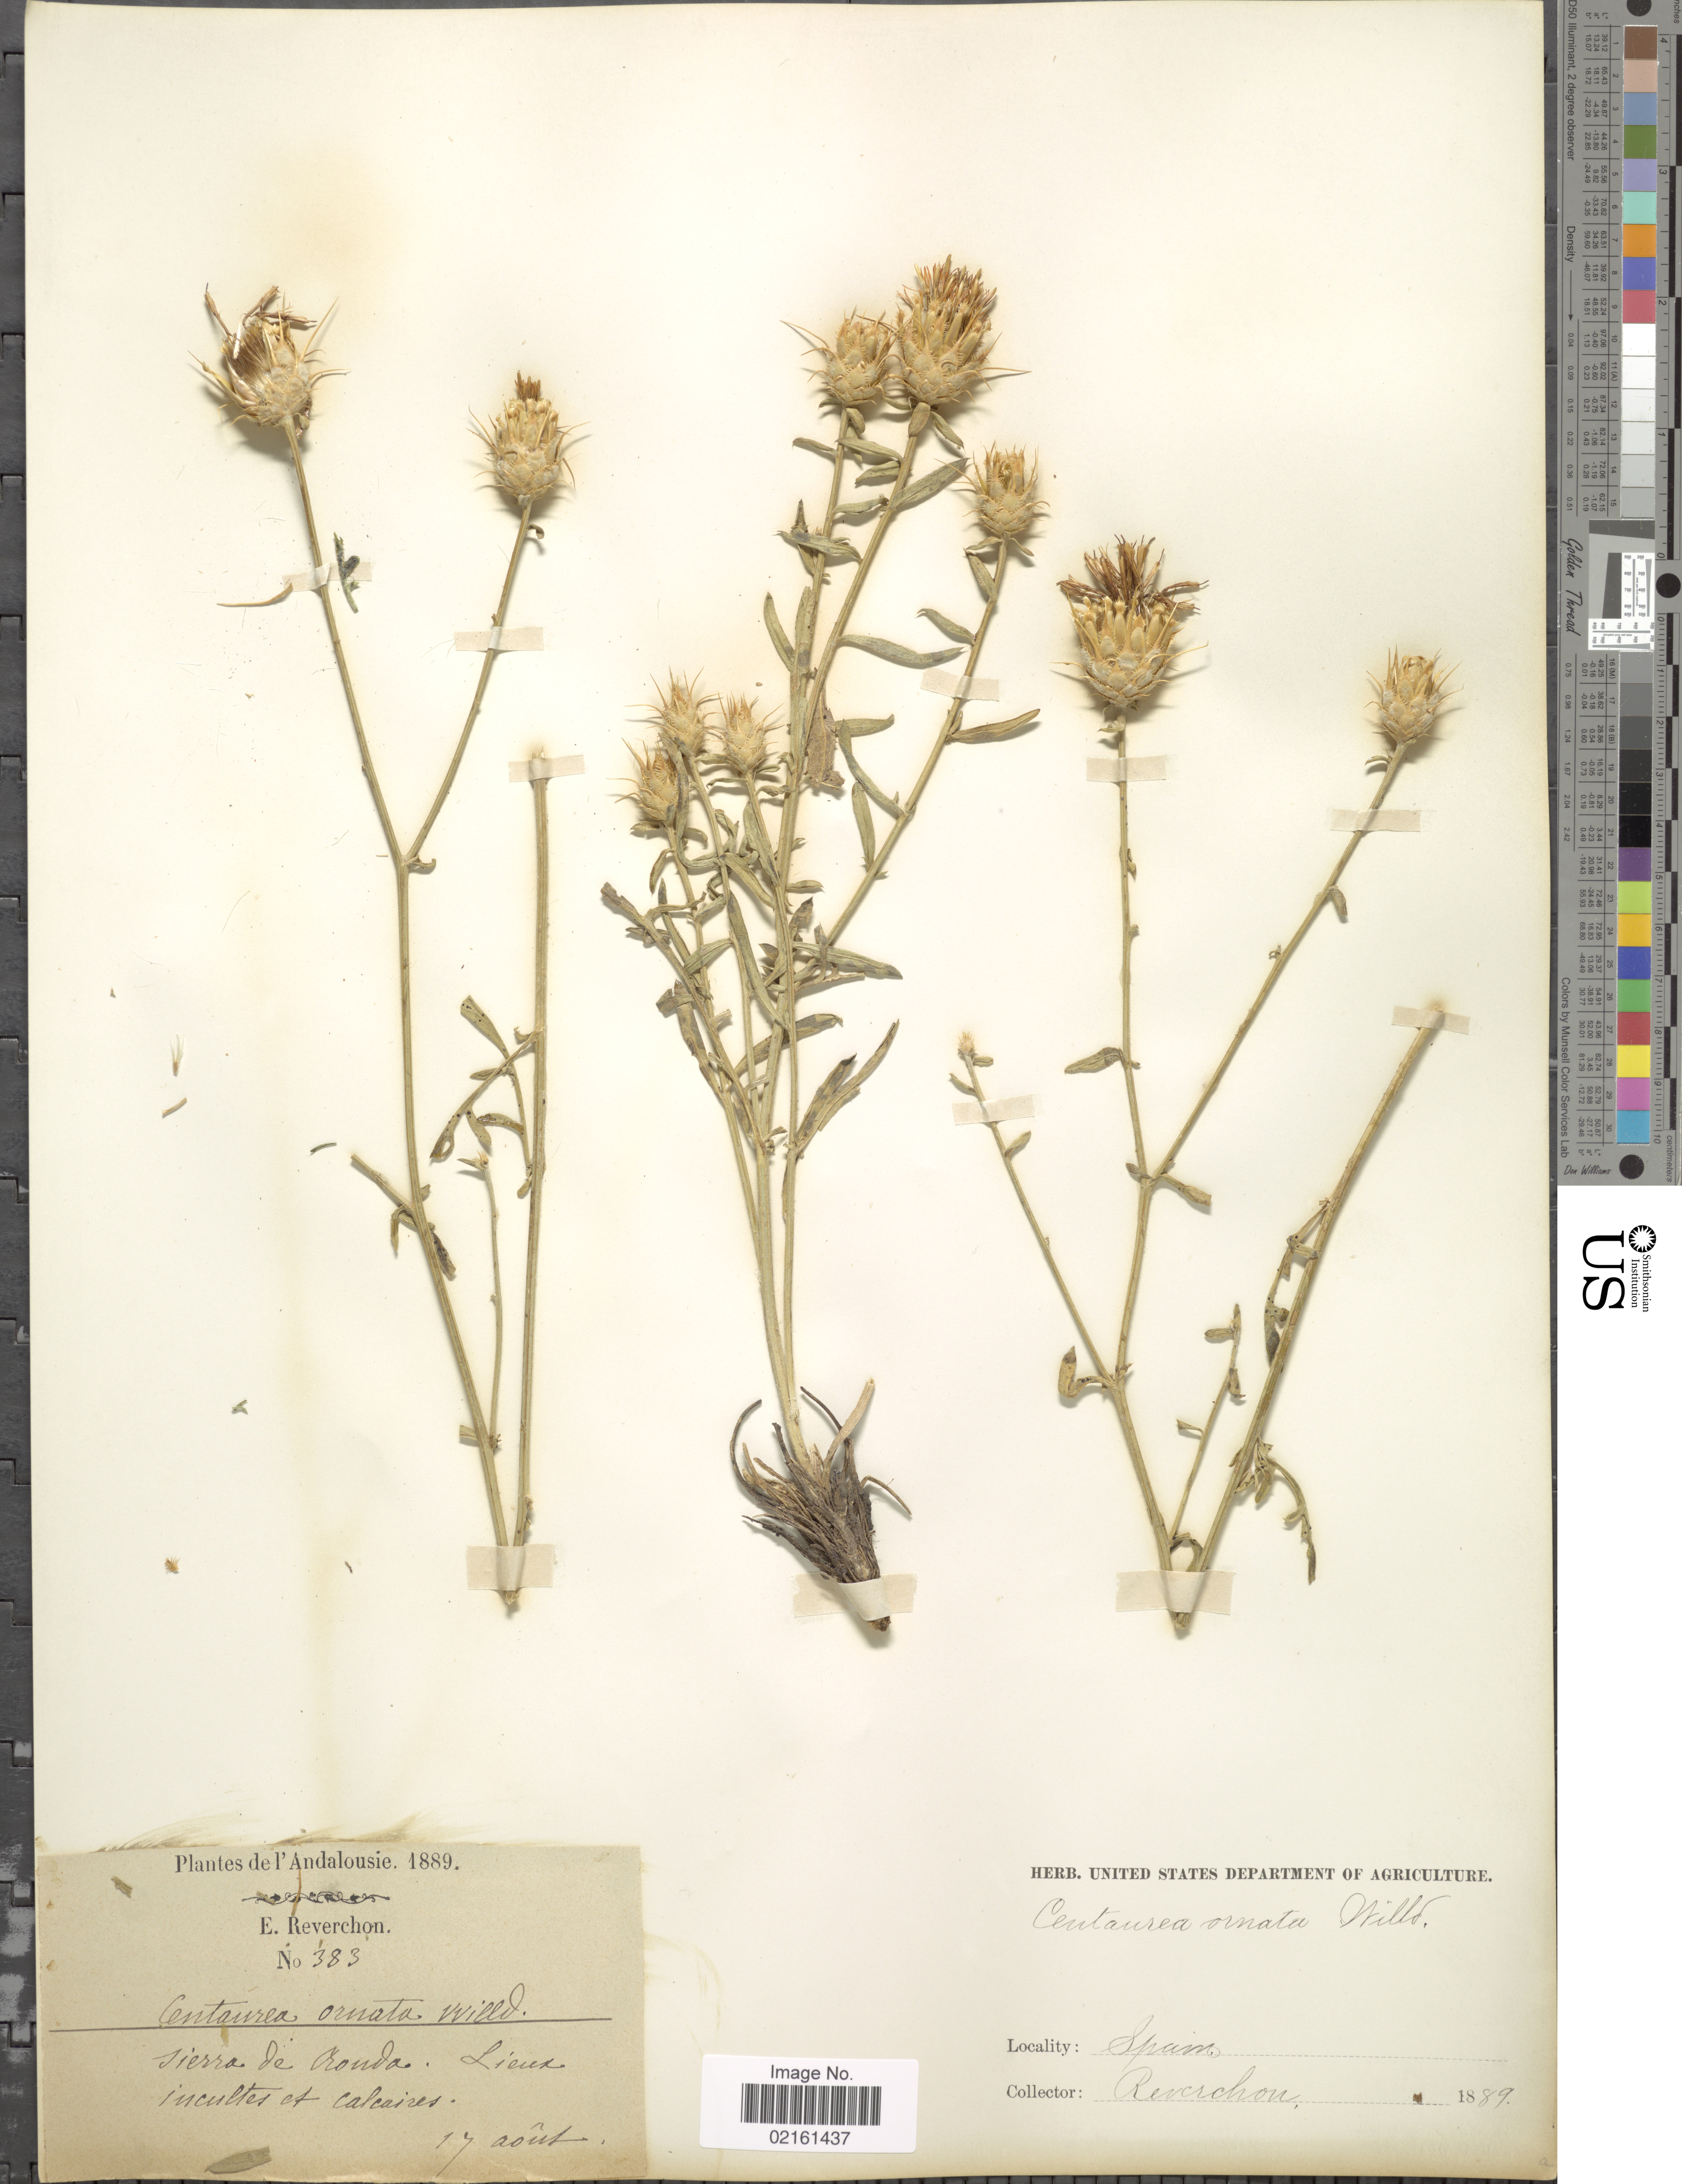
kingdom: Plantae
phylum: Tracheophyta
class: Magnoliopsida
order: Asterales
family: Asteraceae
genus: Centaurea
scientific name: Centaurea ornata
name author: Willd.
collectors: E. Reverchon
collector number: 383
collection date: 1889-08-17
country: Spain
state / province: Andalucia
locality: Andalousie, Sierra de Ronda